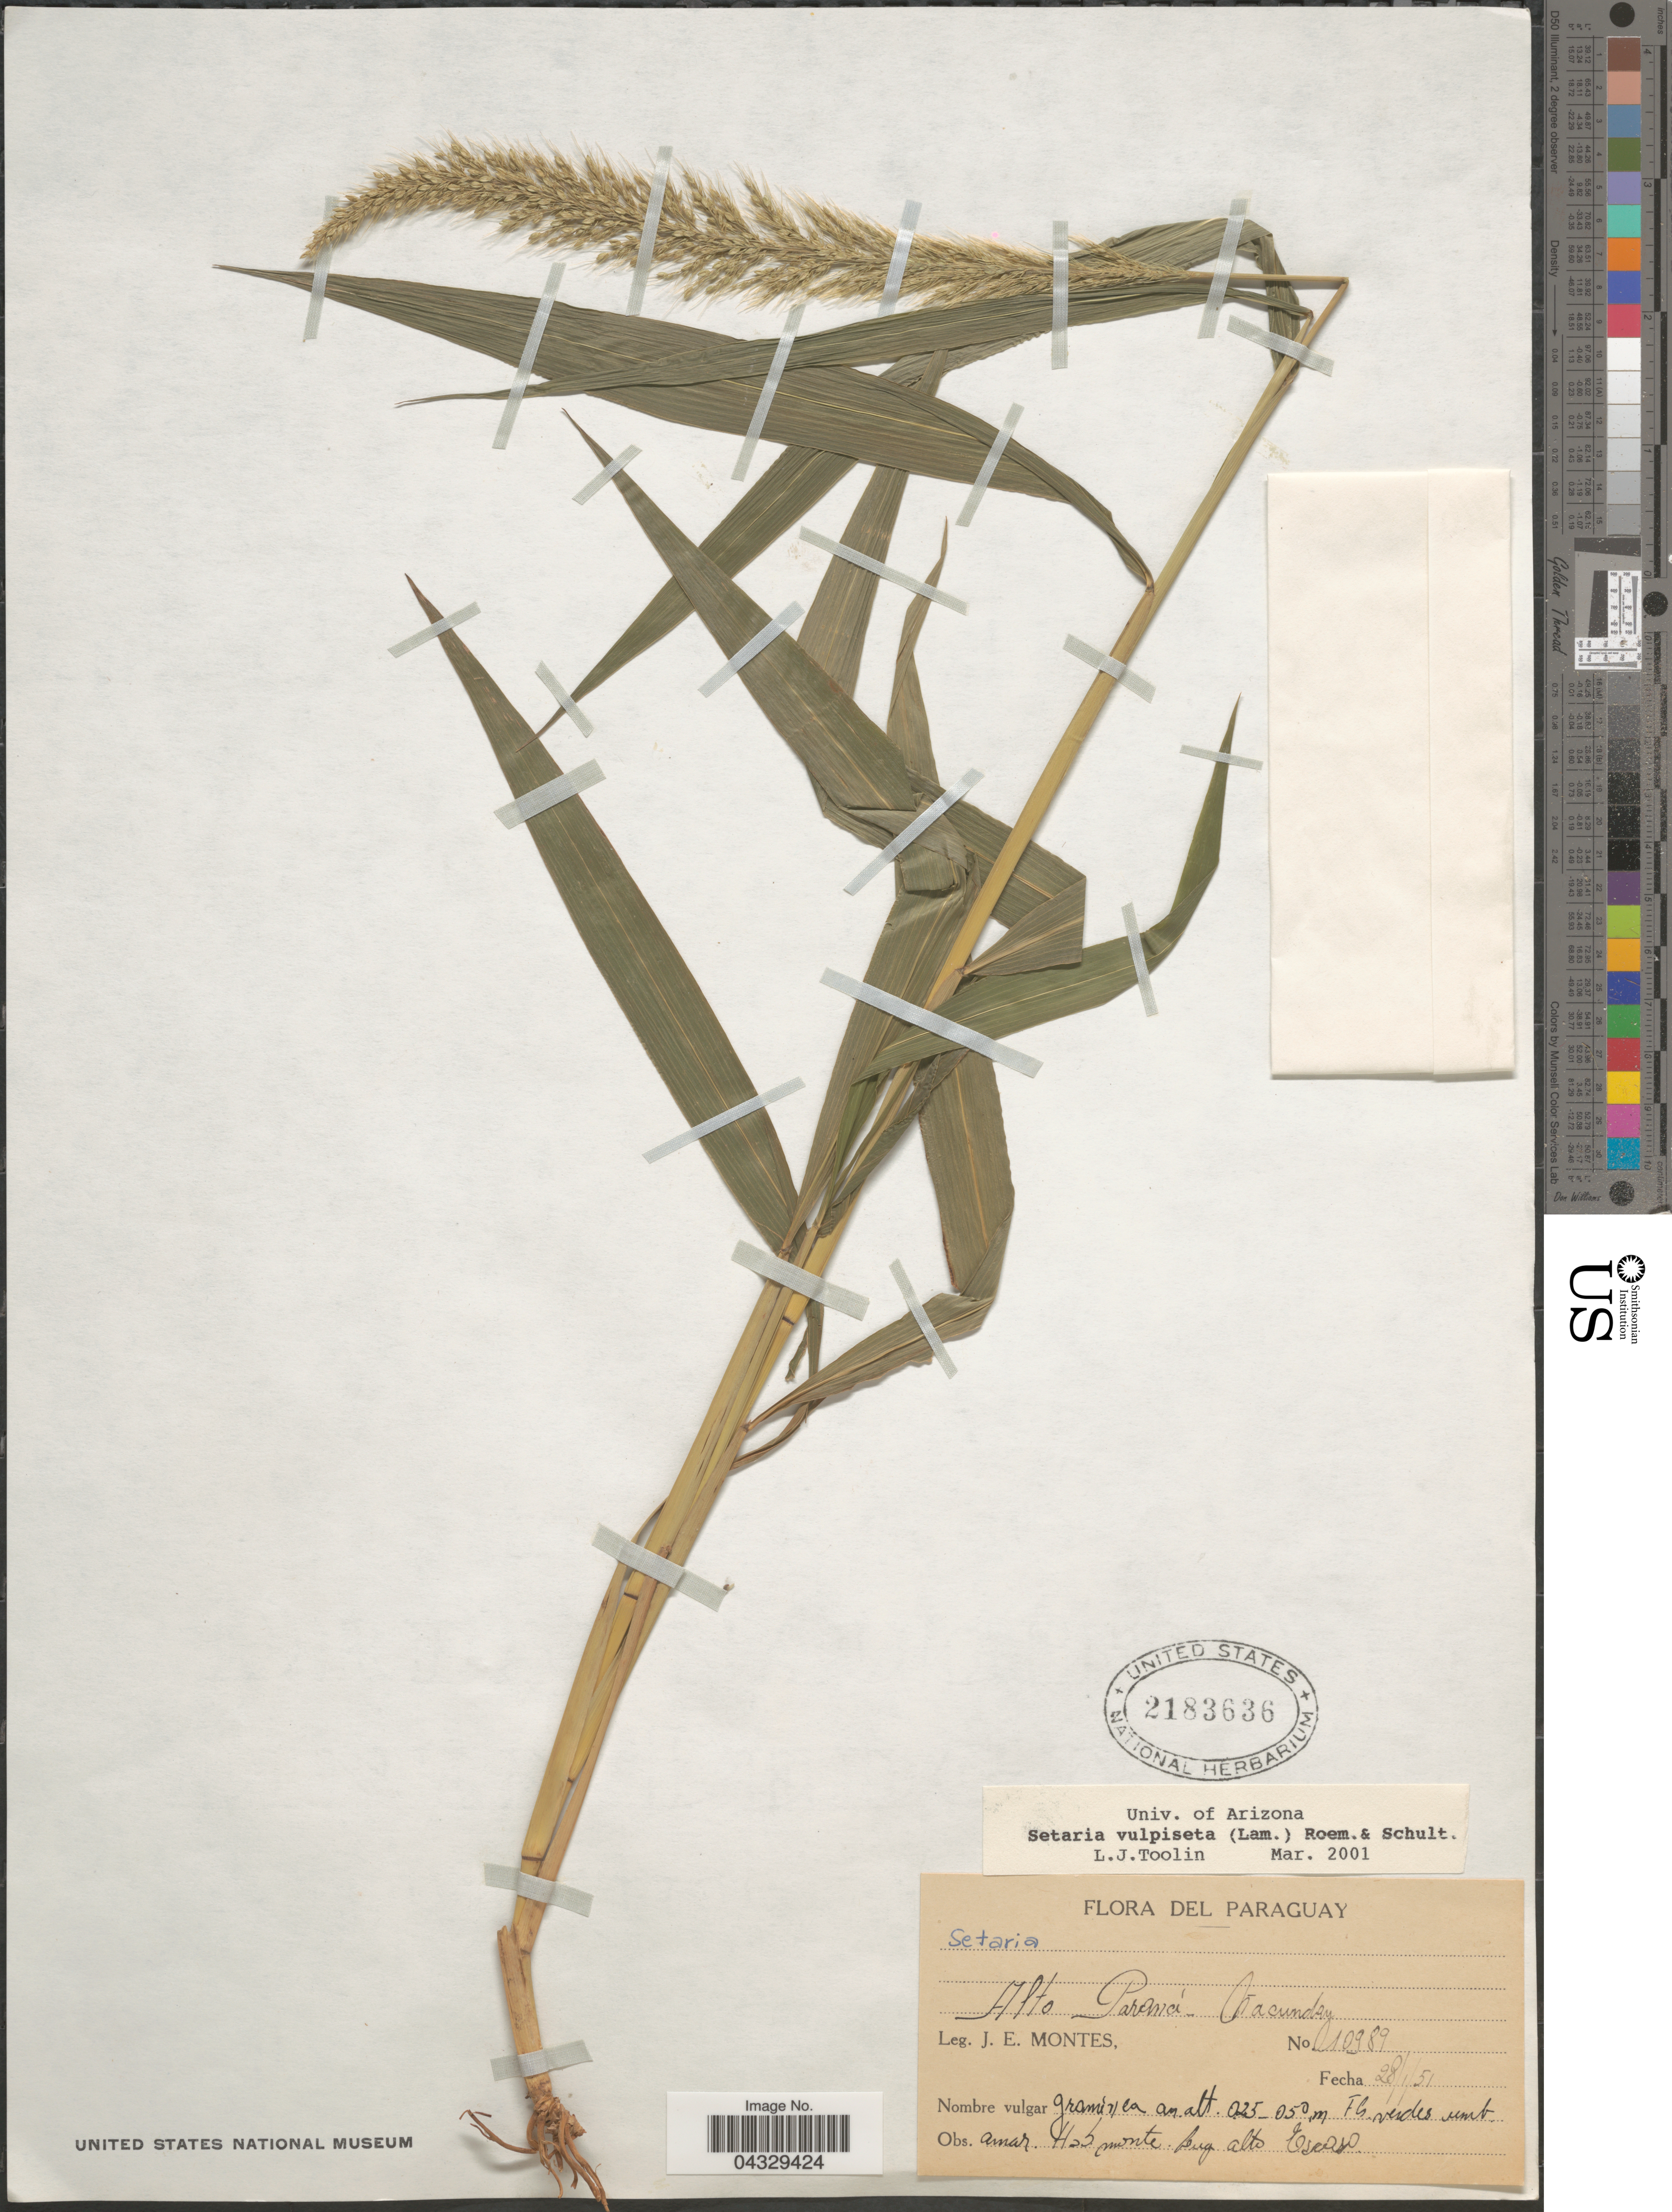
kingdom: Plantae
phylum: Tracheophyta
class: Liliopsida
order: Poales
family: Poaceae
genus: Setaria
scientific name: Setaria vulpiseta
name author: (Lam.) Roem. & Schult.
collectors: J. E. Montes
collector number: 10989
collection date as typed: Transcribed d/m/y: 28/1/51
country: Paraguay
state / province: Alto Parana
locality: Ñacunday.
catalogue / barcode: US 2183636